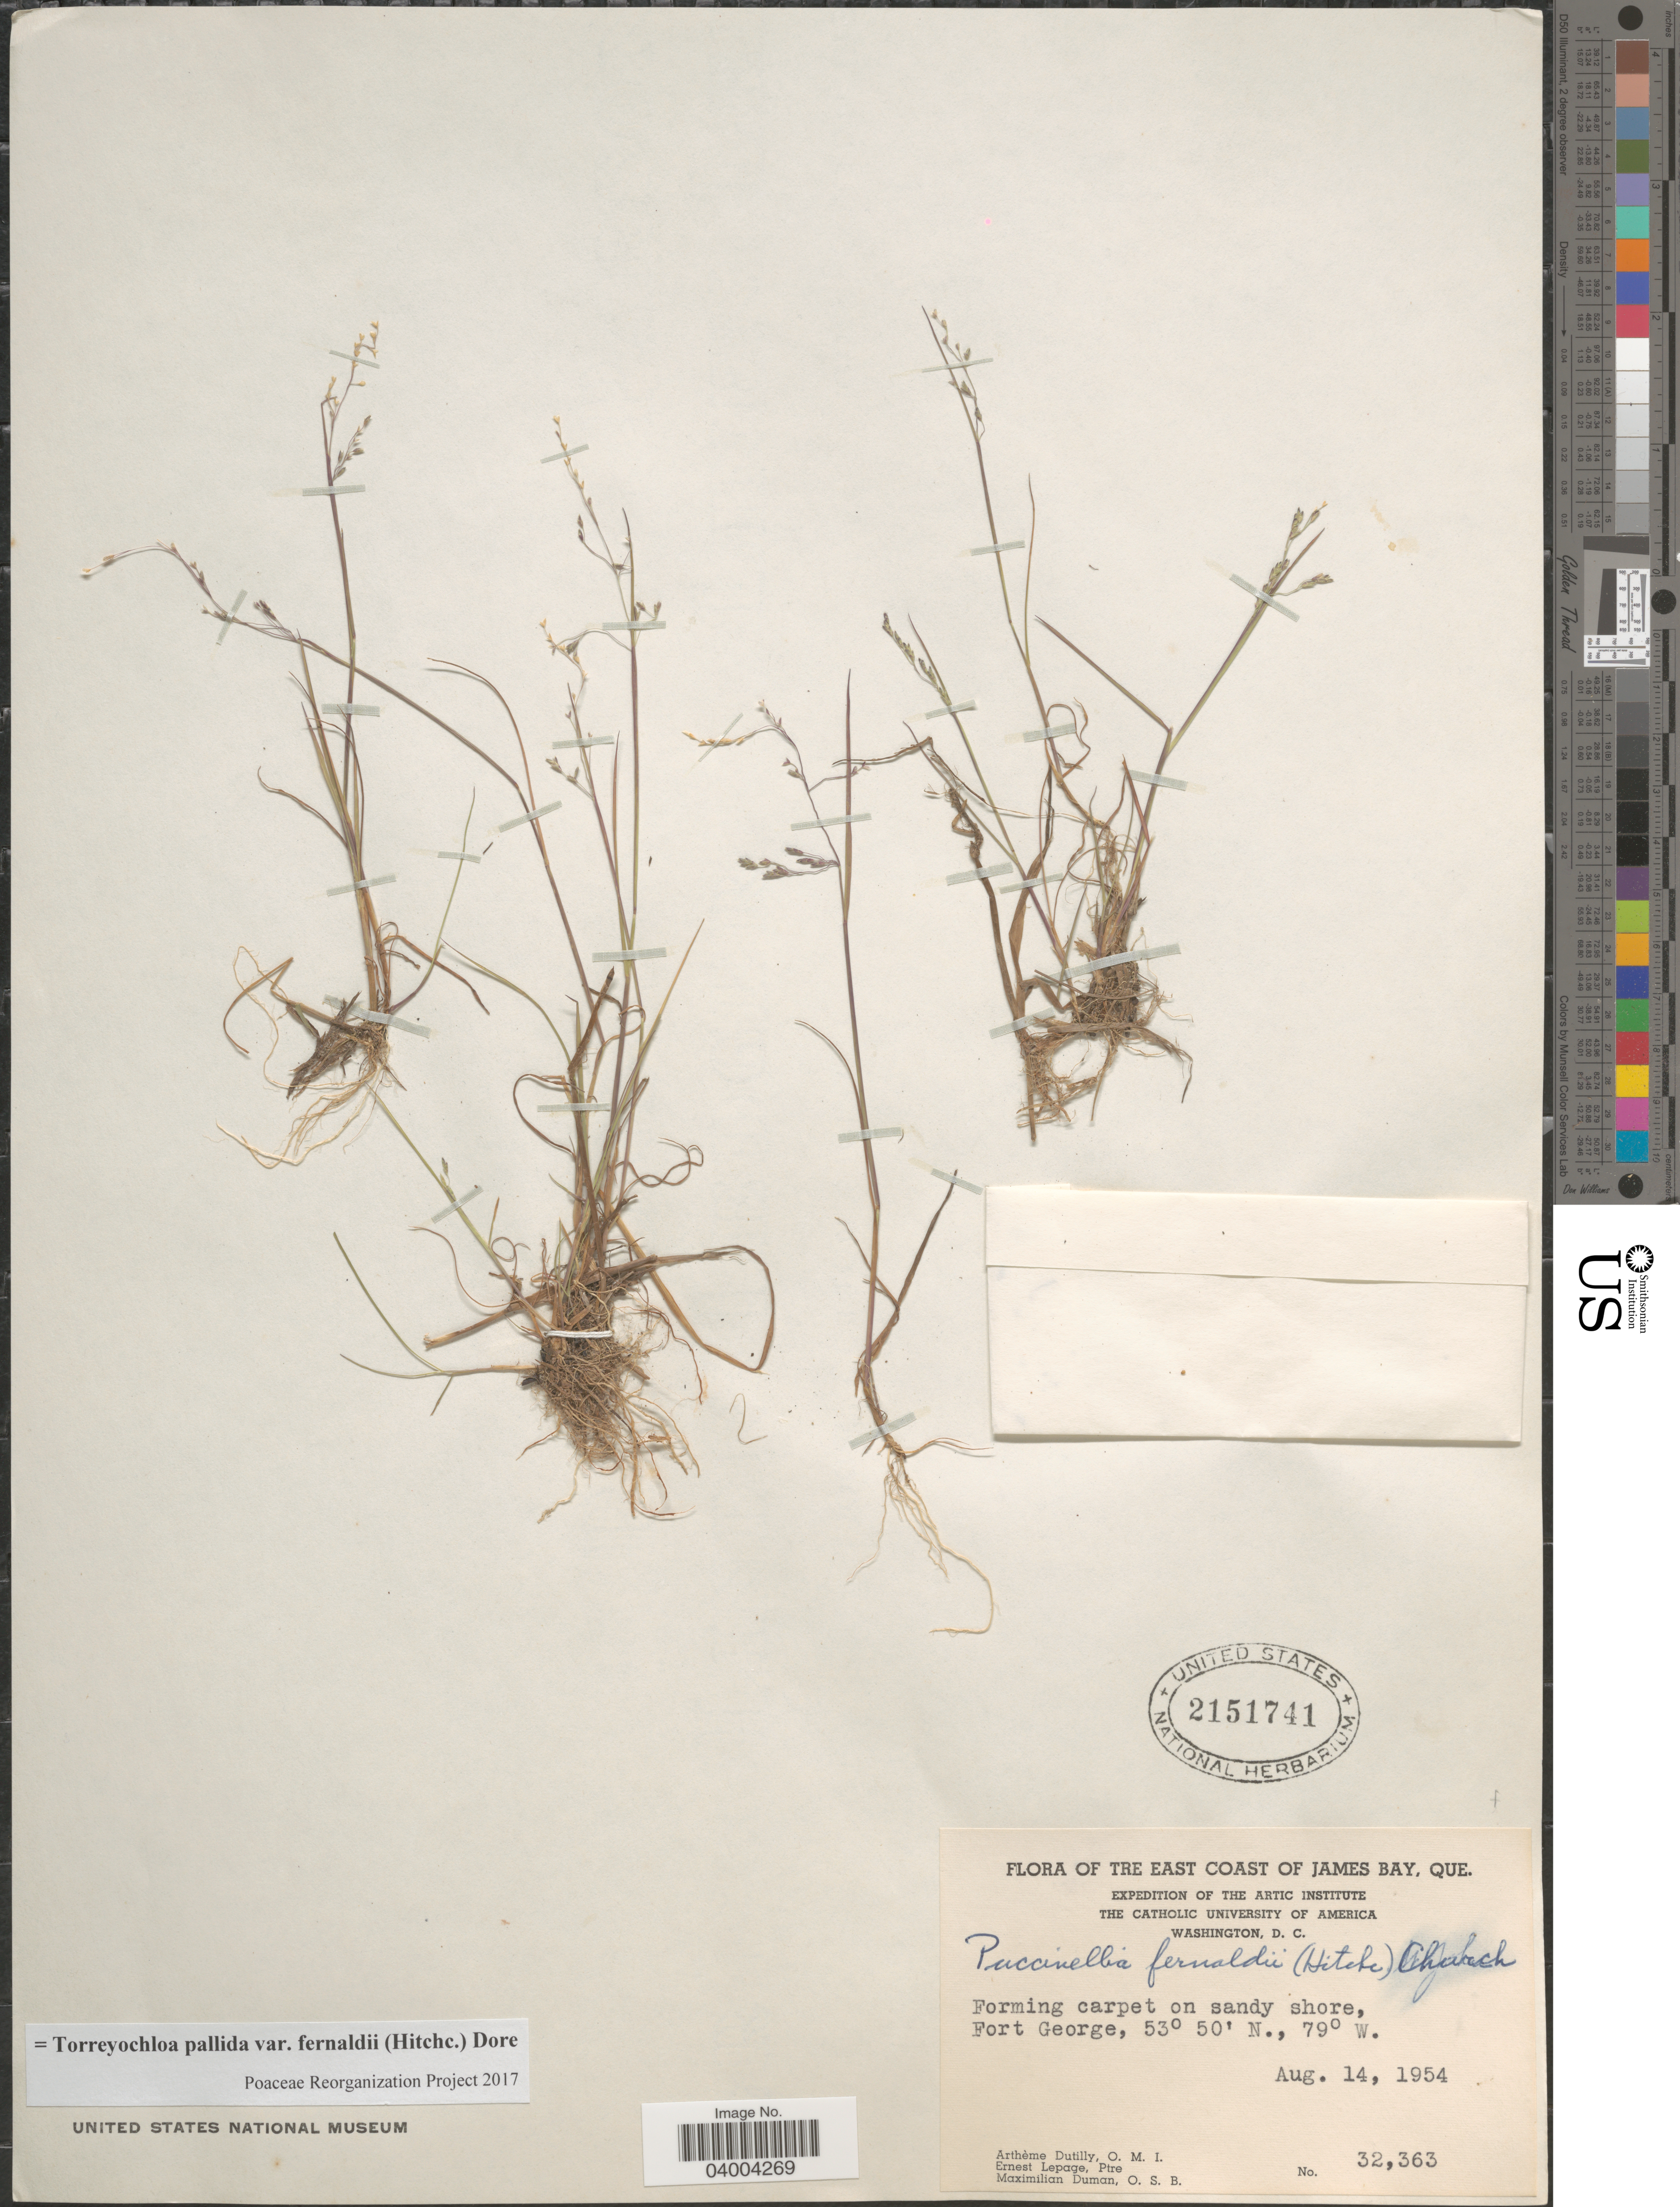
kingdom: Plantae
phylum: Tracheophyta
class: Liliopsida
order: Poales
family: Poaceae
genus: Torreyochloa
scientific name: Torreyochloa pallida var. fernaldii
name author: (Hitchc.) Dore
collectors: A. Dutilly, E. Lepage & M. Duman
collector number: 32363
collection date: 1954-08-14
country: Canada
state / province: Quebec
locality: Tre East Coast of James Bay. Forming carpet on sandy shore, Fort George.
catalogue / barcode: US 2151741